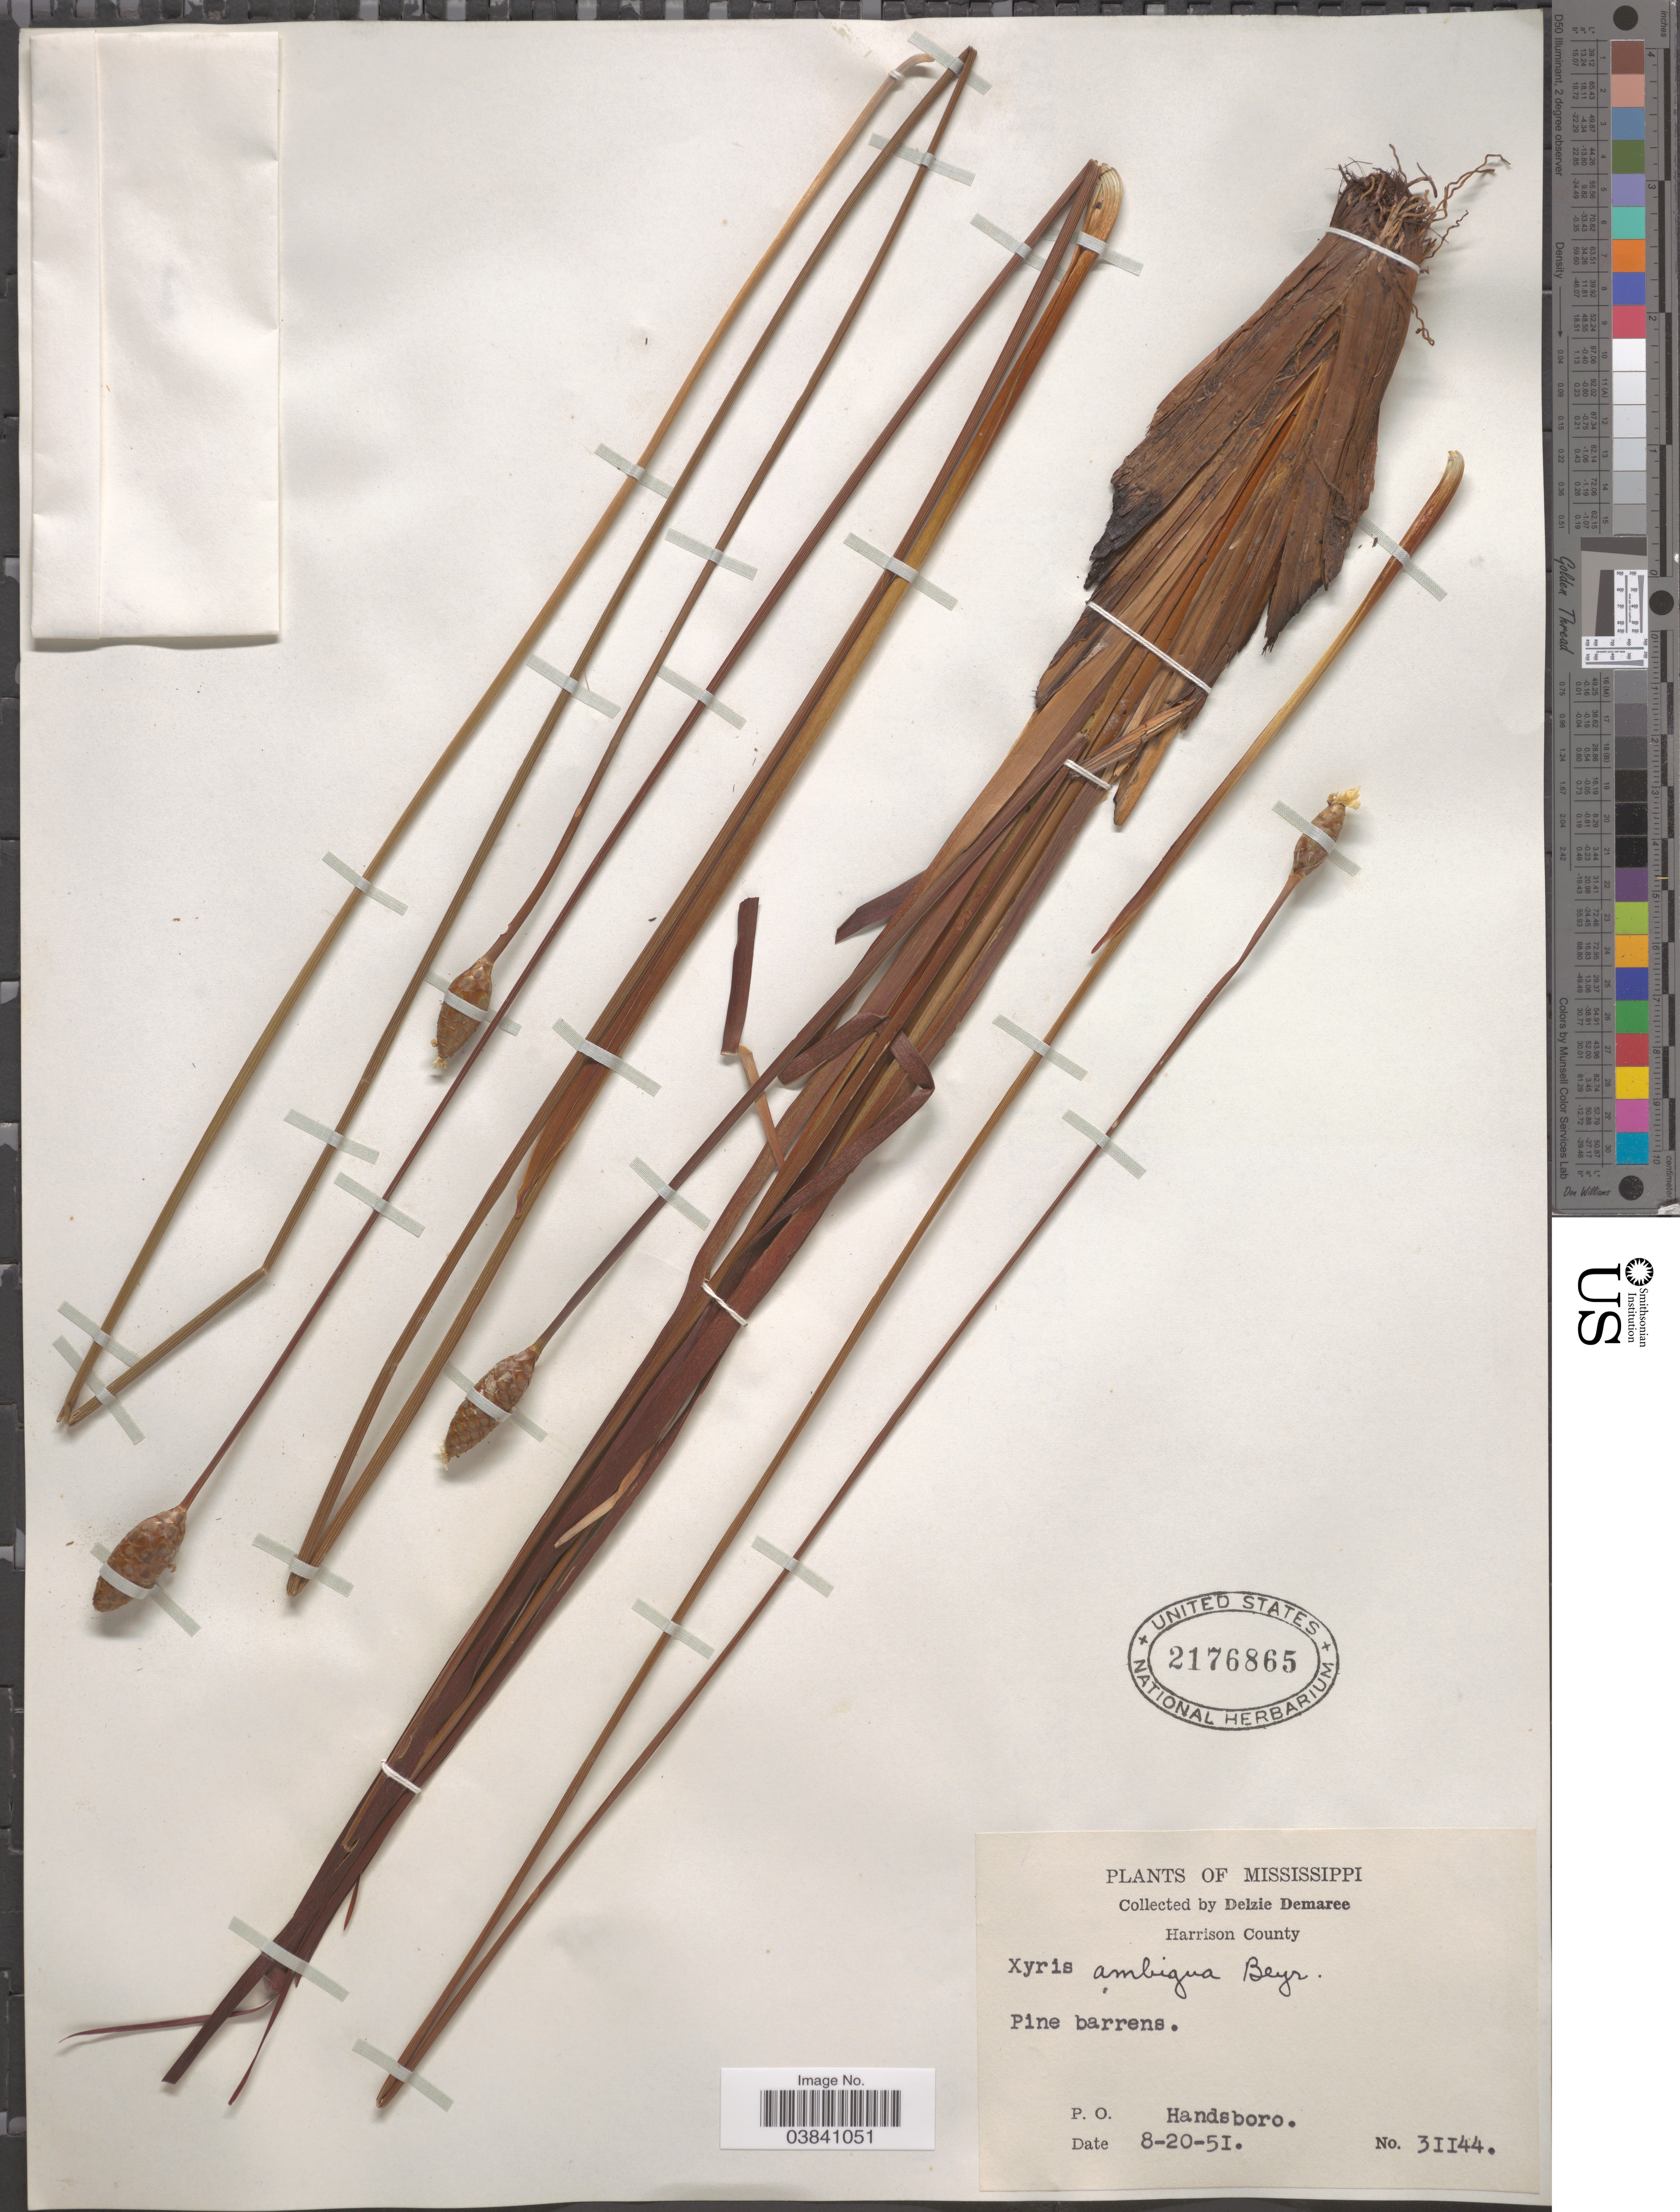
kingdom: Plantae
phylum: Tracheophyta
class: Liliopsida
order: Poales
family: Xyridaceae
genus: Xyris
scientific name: Xyris ambigua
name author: Beyr. ex Kunth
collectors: D. Demaree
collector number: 31144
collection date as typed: Transcribed d/m/y: 20/8/51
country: United States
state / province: Mississippi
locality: Harrison County. P. O. Handsboro.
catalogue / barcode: US 2176865